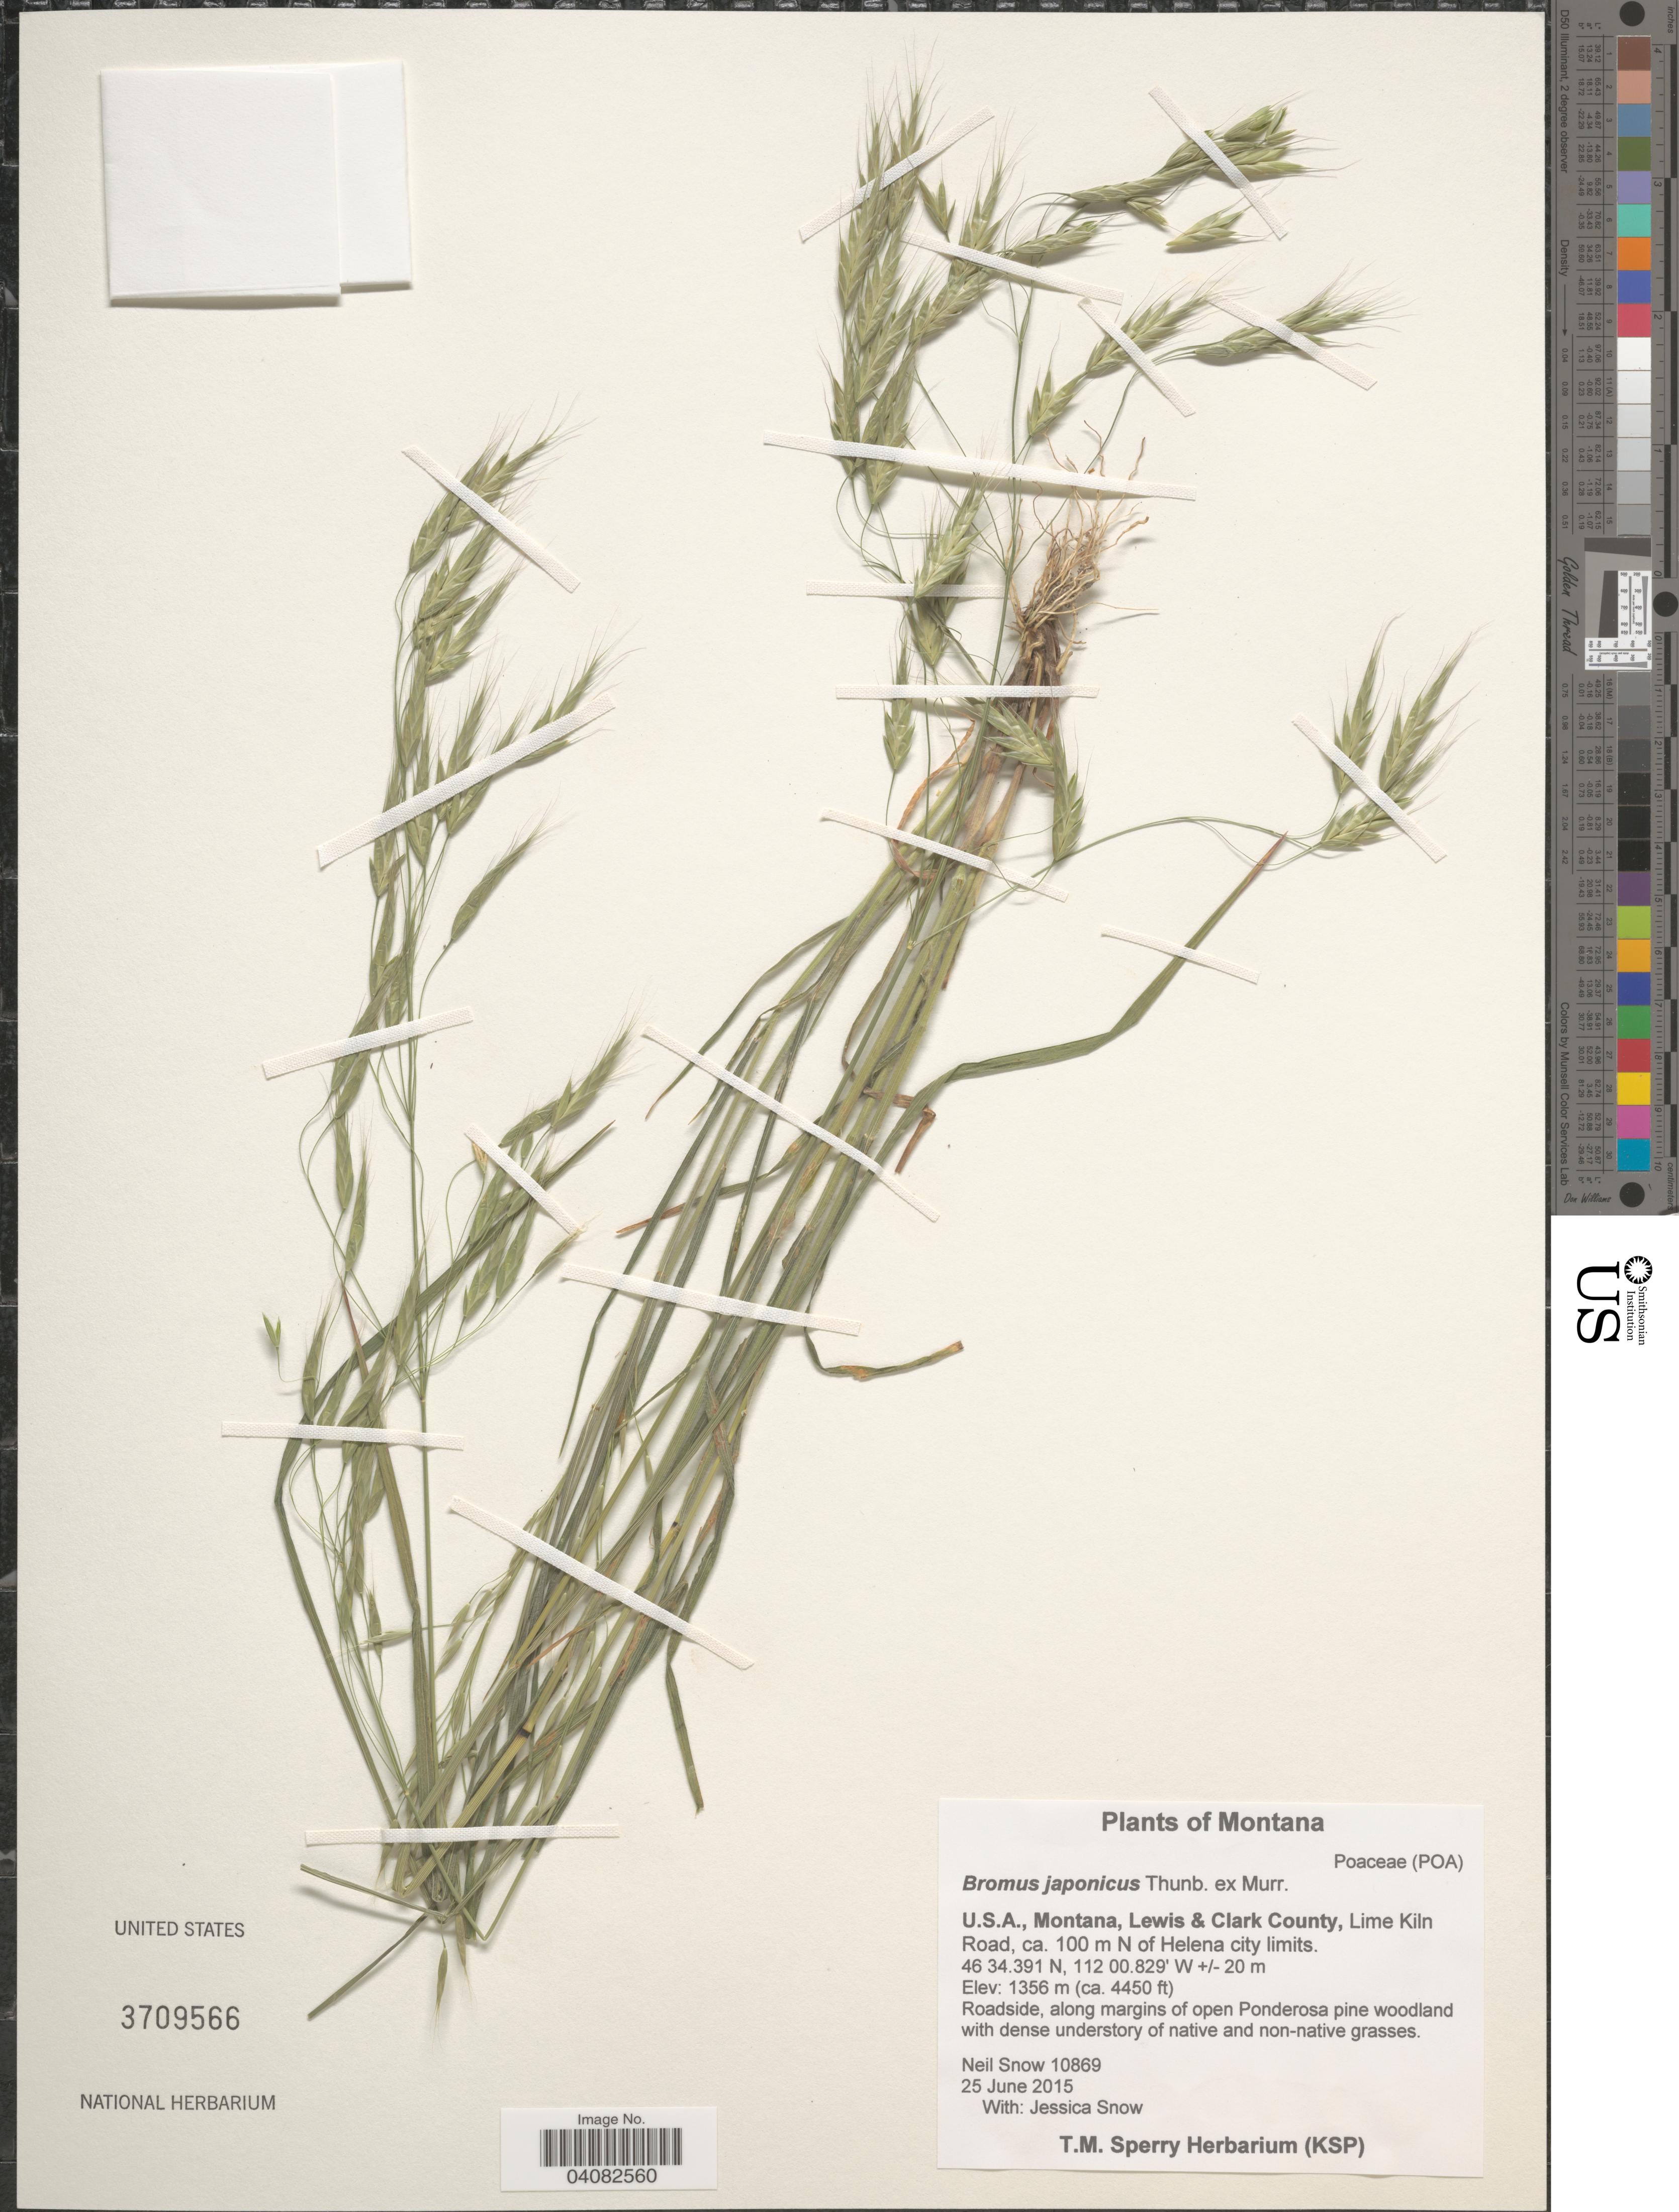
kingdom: Plantae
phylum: Tracheophyta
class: Liliopsida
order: Poales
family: Poaceae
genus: Bromus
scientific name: Bromus japonicus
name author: Houtt.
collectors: N. Snow & J. Snow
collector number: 10869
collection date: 2015-06-25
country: United States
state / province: Montana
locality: Lewis & Clark County, Lime Kiln Road, ca. 100 m N of Helena city limits.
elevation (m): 1356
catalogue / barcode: US 3709566